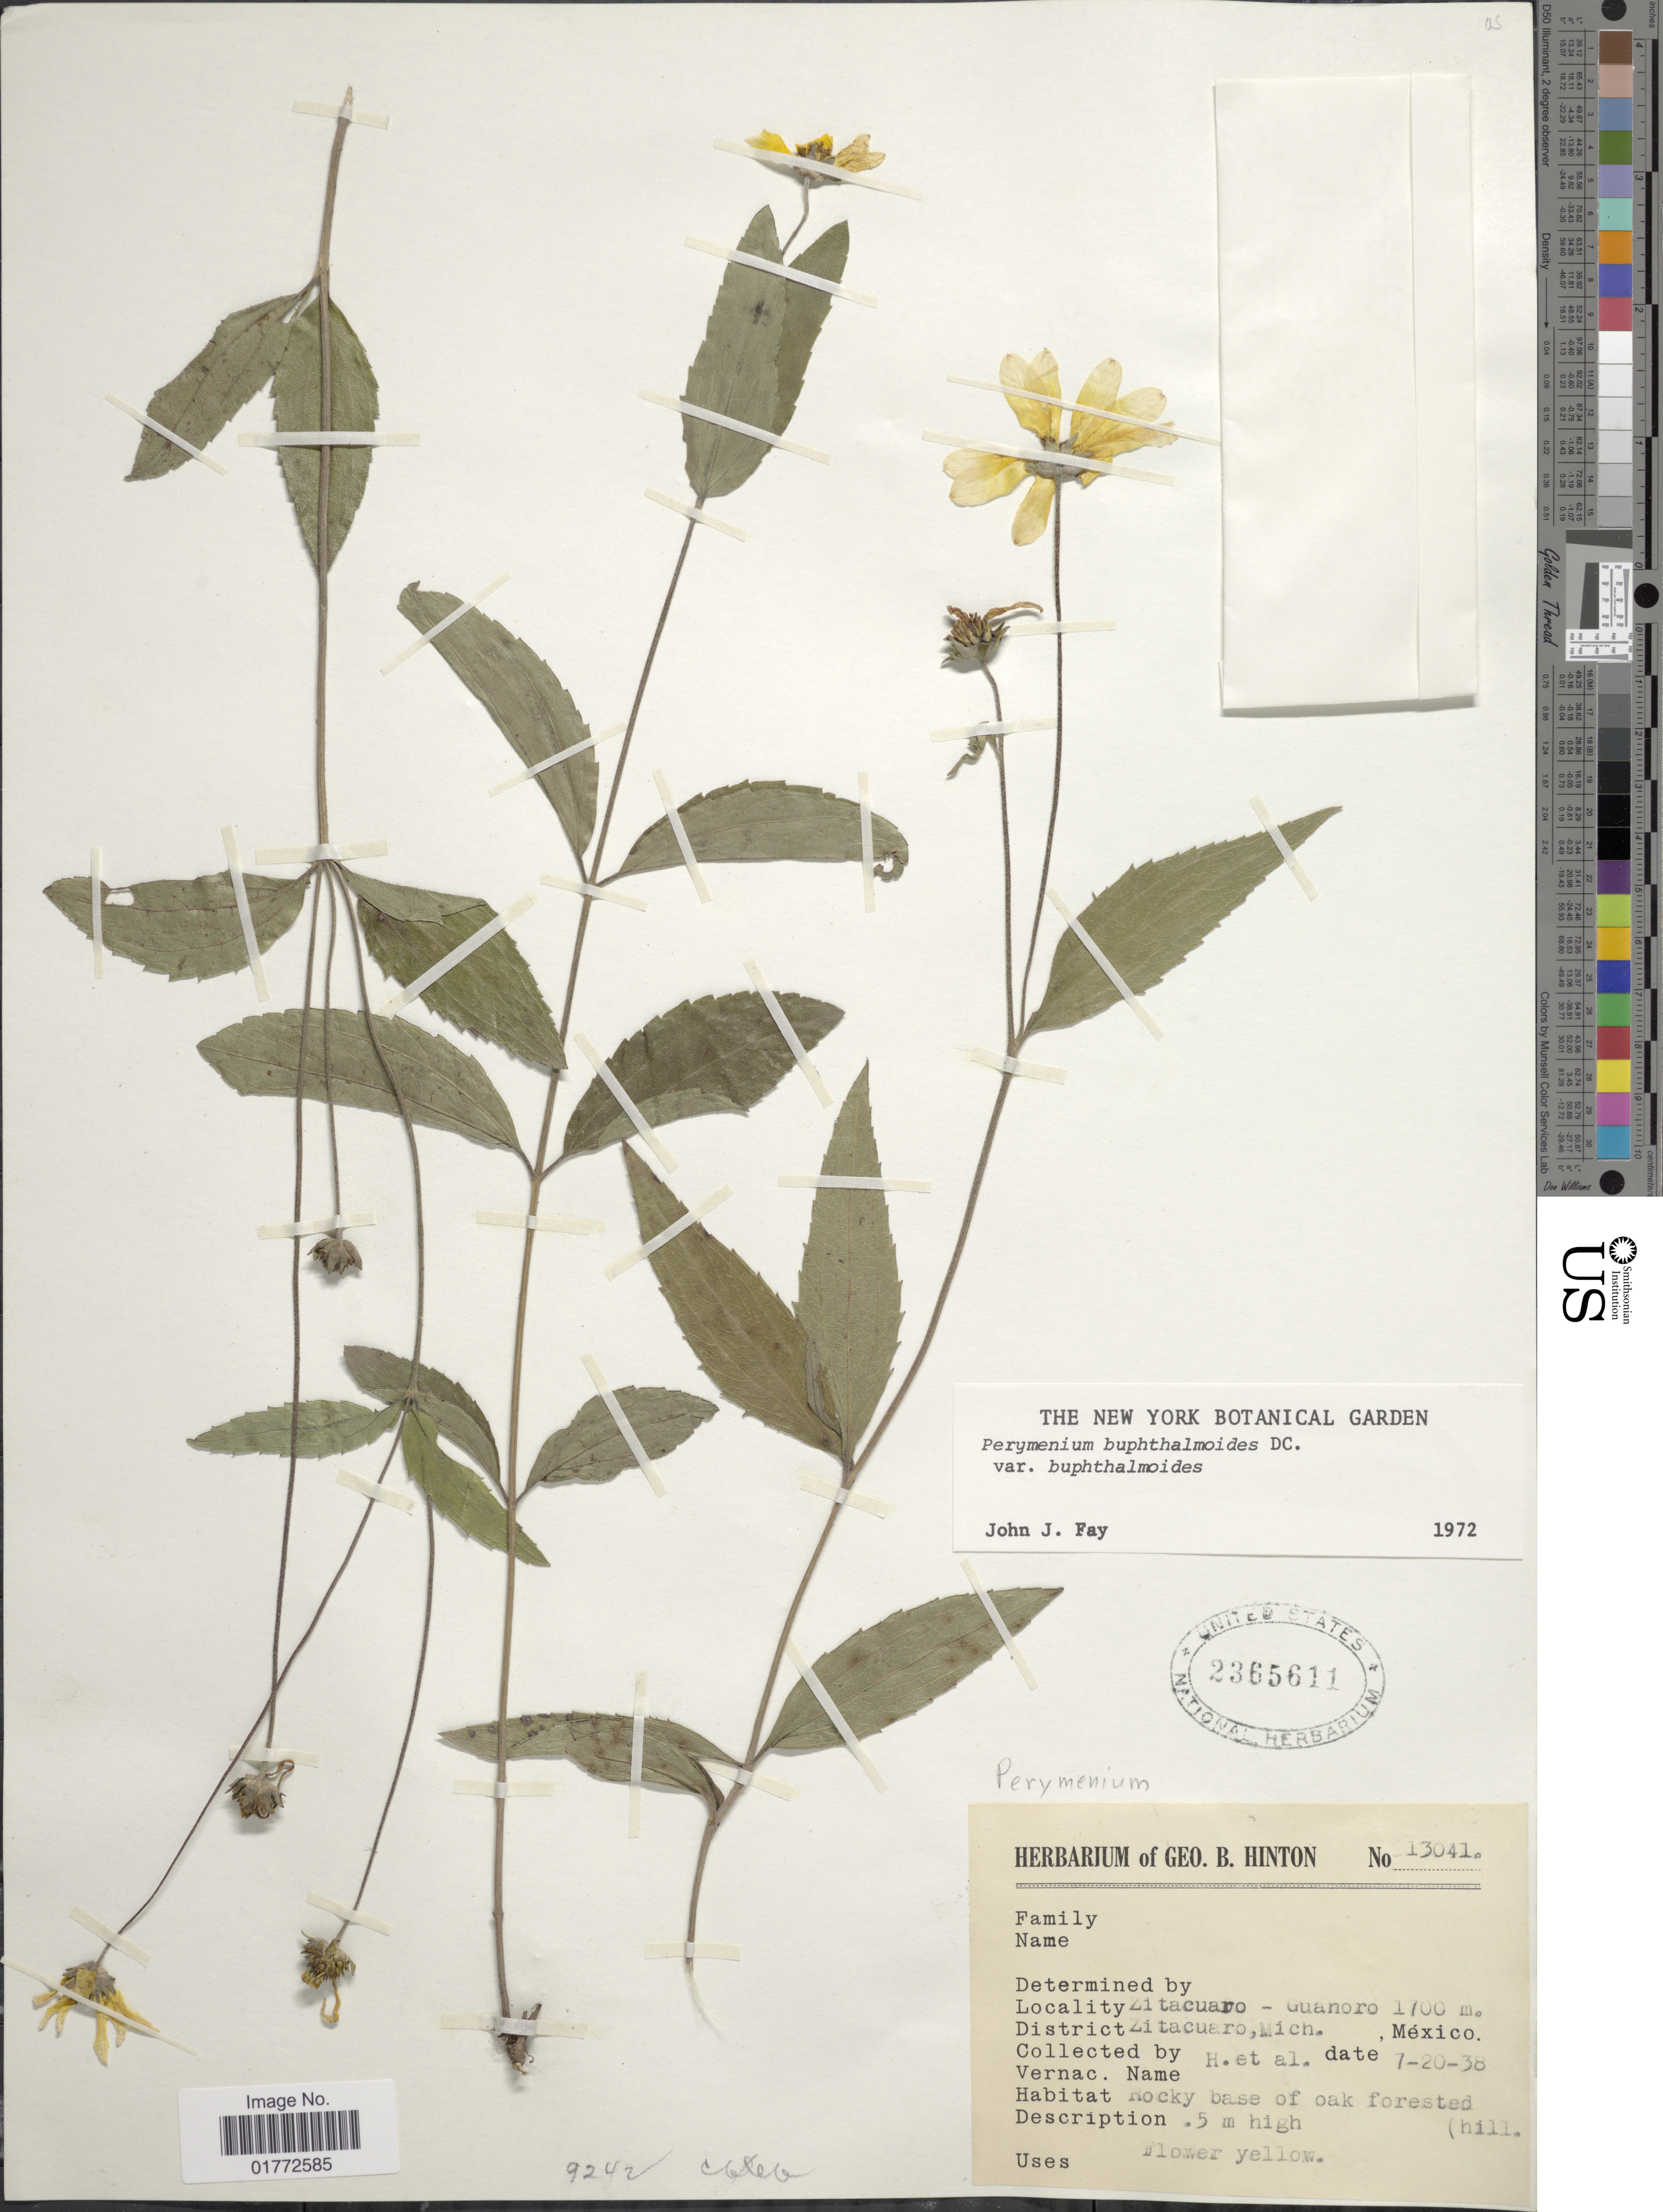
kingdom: Plantae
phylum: Tracheophyta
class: Magnoliopsida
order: Asterales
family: Asteraceae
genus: Perymenium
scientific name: Perymenium buphthalmoides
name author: DC.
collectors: G. B. Hinton & et al.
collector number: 13041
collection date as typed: Transcribed d/m/y: 20/7/38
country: Mexico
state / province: Michoacán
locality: Zitacuaro - Guanoro, District Zitacuaro, Mich., México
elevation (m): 1700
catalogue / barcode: US 2365611